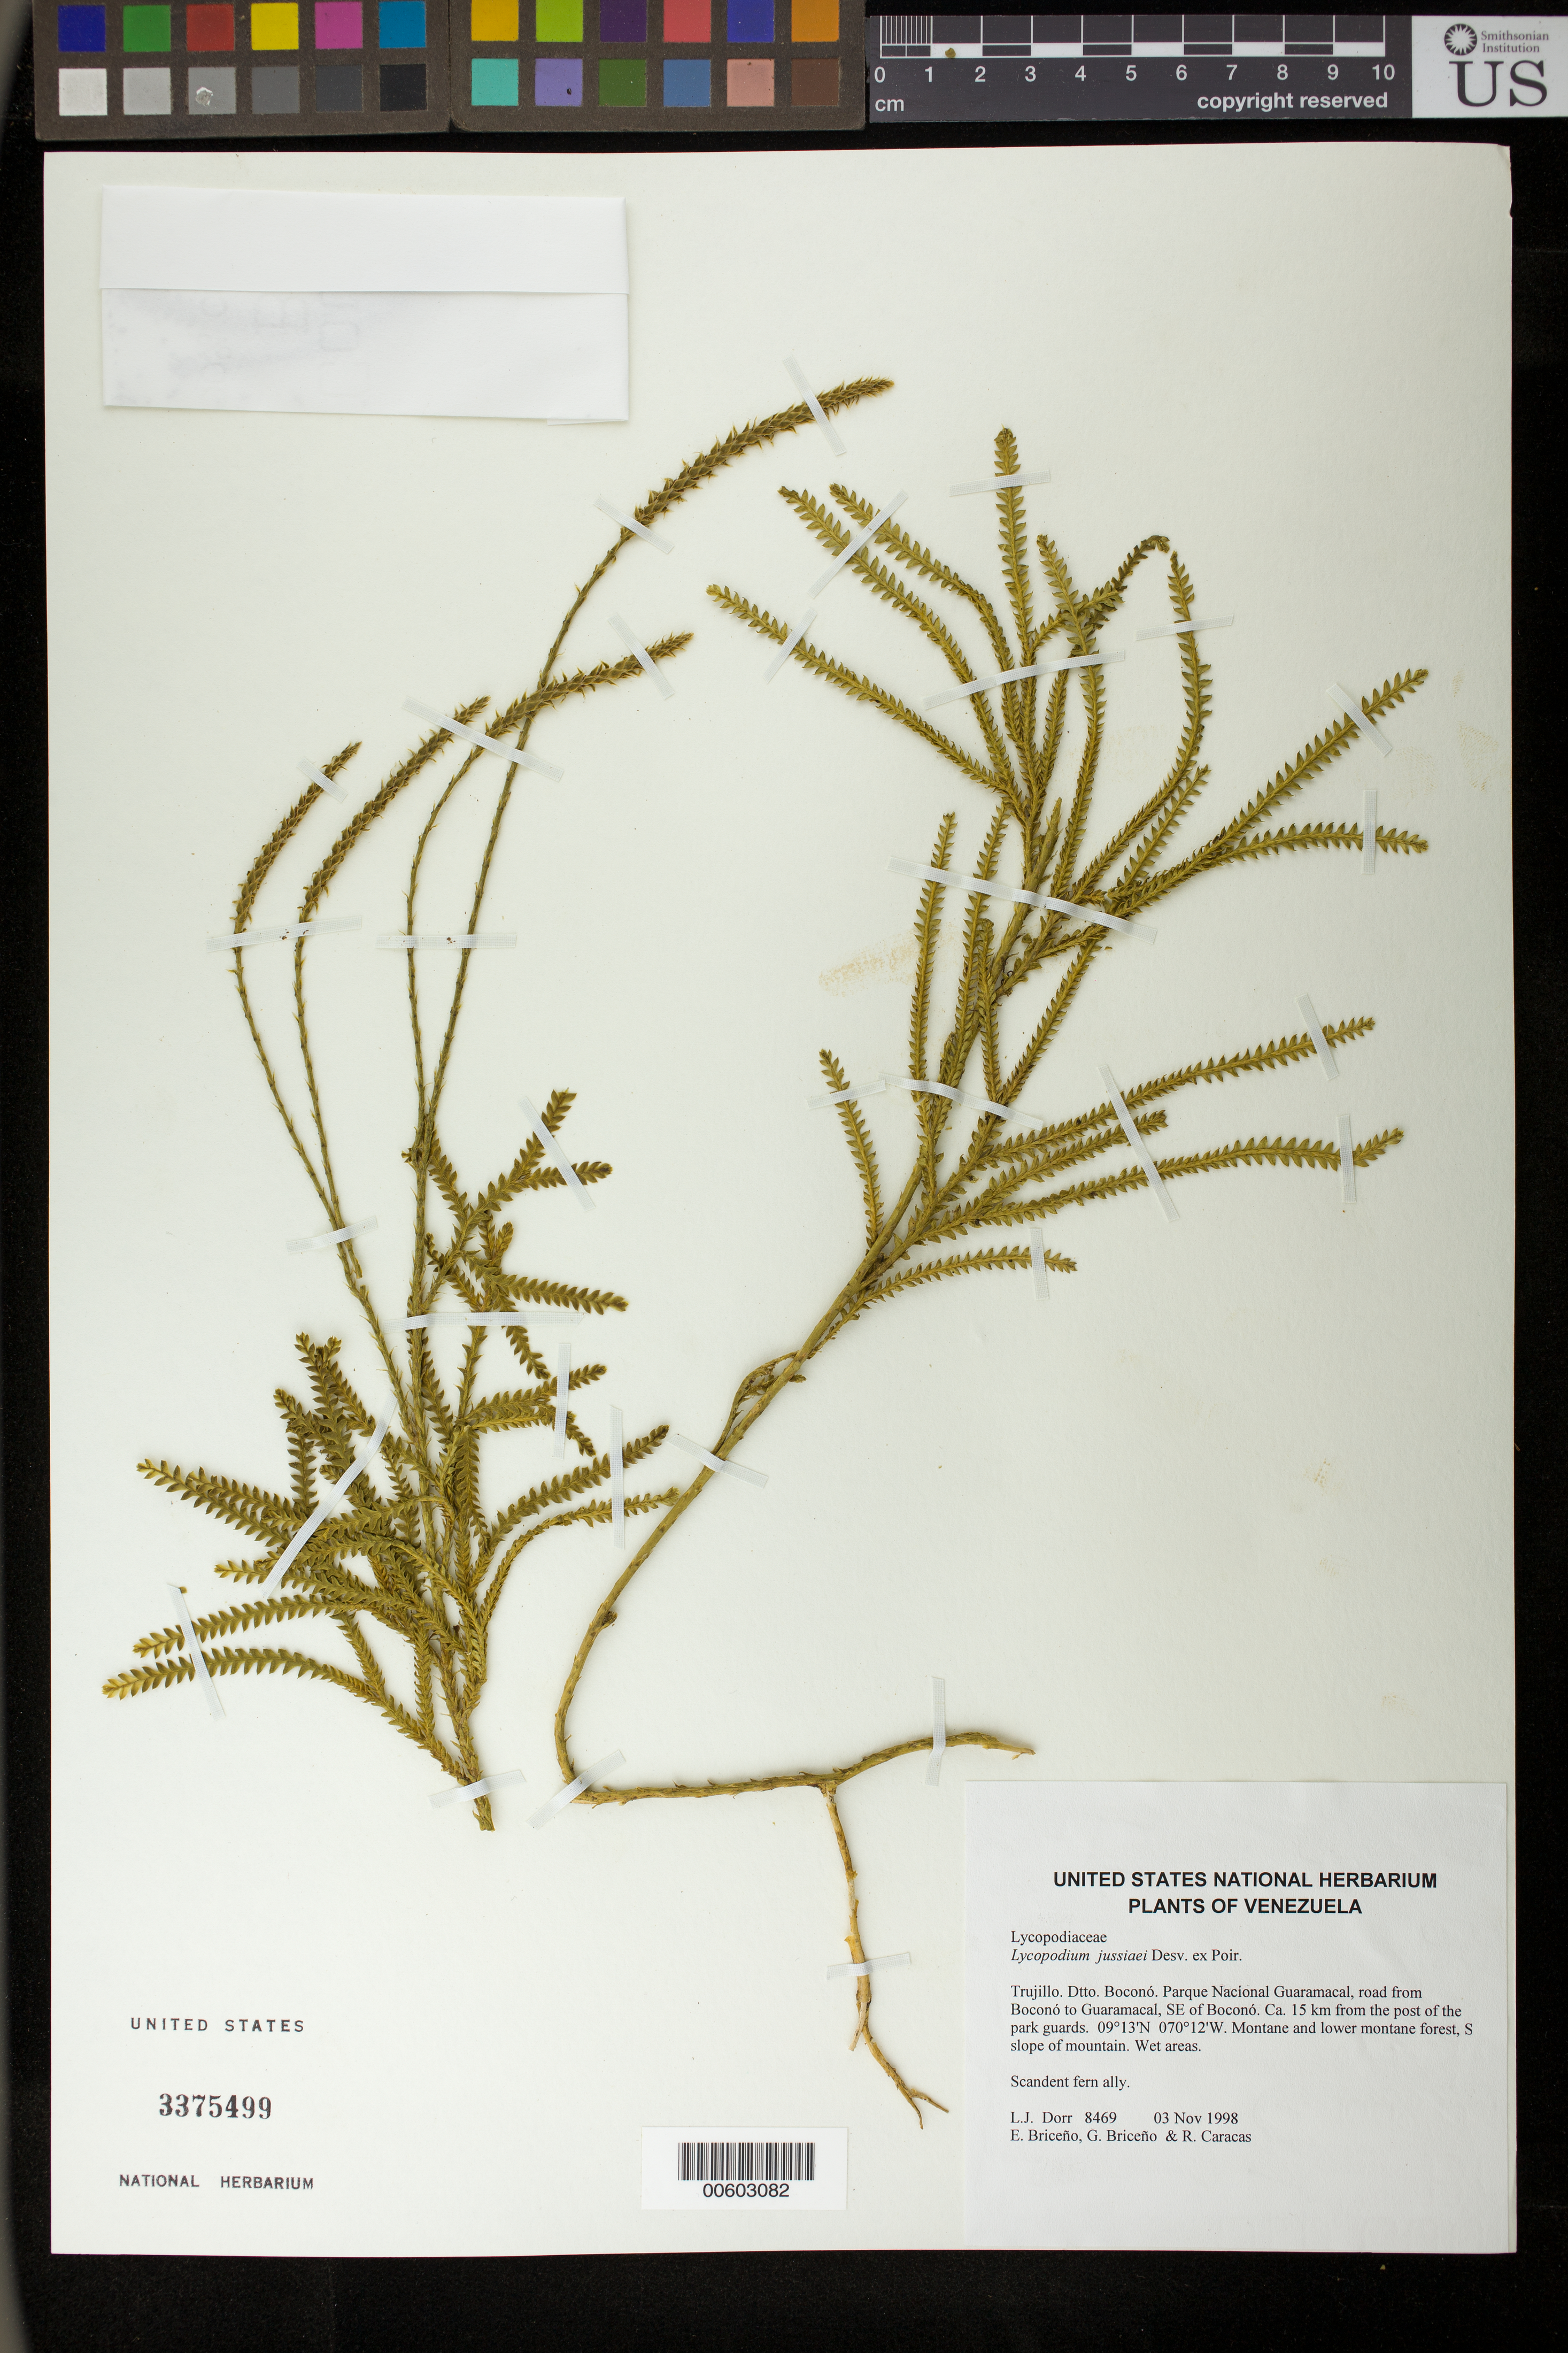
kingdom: Plantae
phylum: Tracheophyta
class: Lycopodiopsida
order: Lycopodiales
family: Lycopodiaceae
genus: Diphasium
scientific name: Diphasium jussiaei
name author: (Desv.) C. Presl ex Rothm.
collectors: L. J. Dorr, E. Briceño, G. Briceño & R. Caracas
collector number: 8469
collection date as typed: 03 Nov 1998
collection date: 1998-11-03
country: Venezuela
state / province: Trujillo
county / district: Boconó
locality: Parque Nacional Guaramacal, road from Boconó to Guaramacal, SE of Boconó, ca. 15 km from the post of the park guards.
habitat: Montane and lower montane forest, S slope of mountain. Wet areas.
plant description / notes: COL, CTES, UC, US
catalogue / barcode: US 3375499